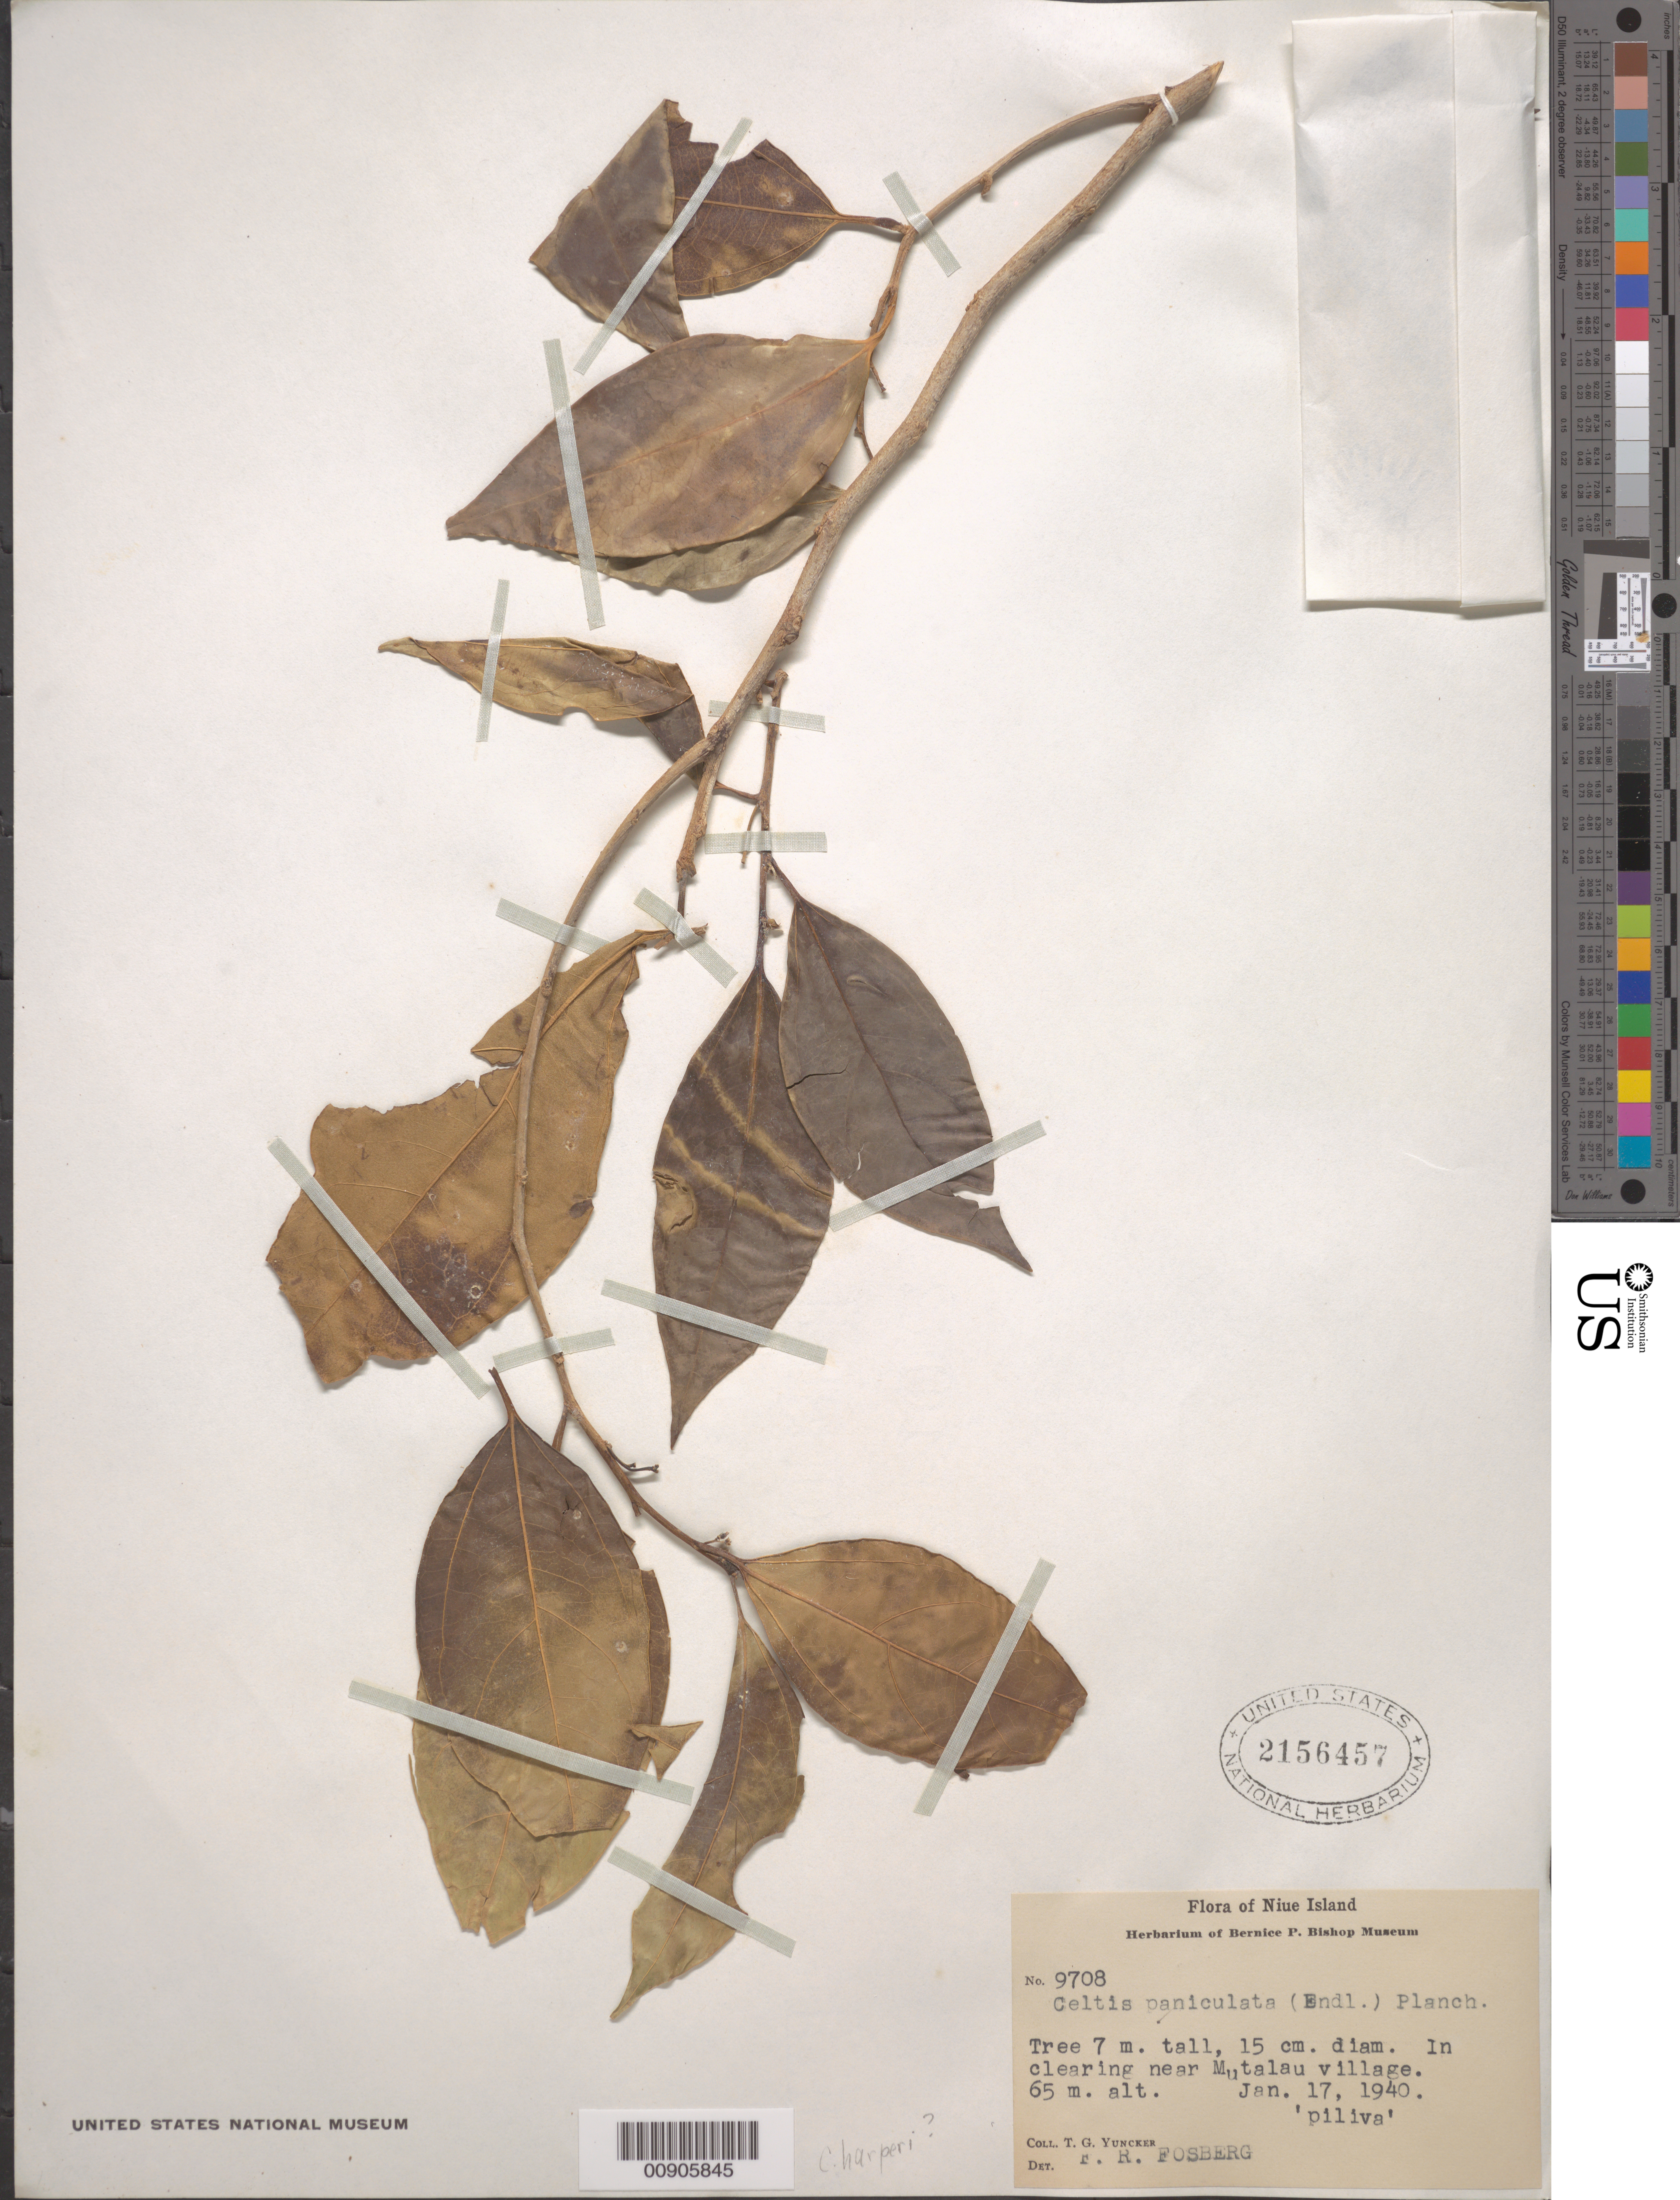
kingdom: Plantae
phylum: Tracheophyta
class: Magnoliopsida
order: Rosales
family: Cannabaceae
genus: Celtis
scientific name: Celtis paniculata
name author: (Endl.) Planch.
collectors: T. G. Yuncker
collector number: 9708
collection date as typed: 17 Jan 1940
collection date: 1940-01-17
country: Niue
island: Niue I.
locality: near Mutalau village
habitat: in clearing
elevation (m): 20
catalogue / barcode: US 2156457